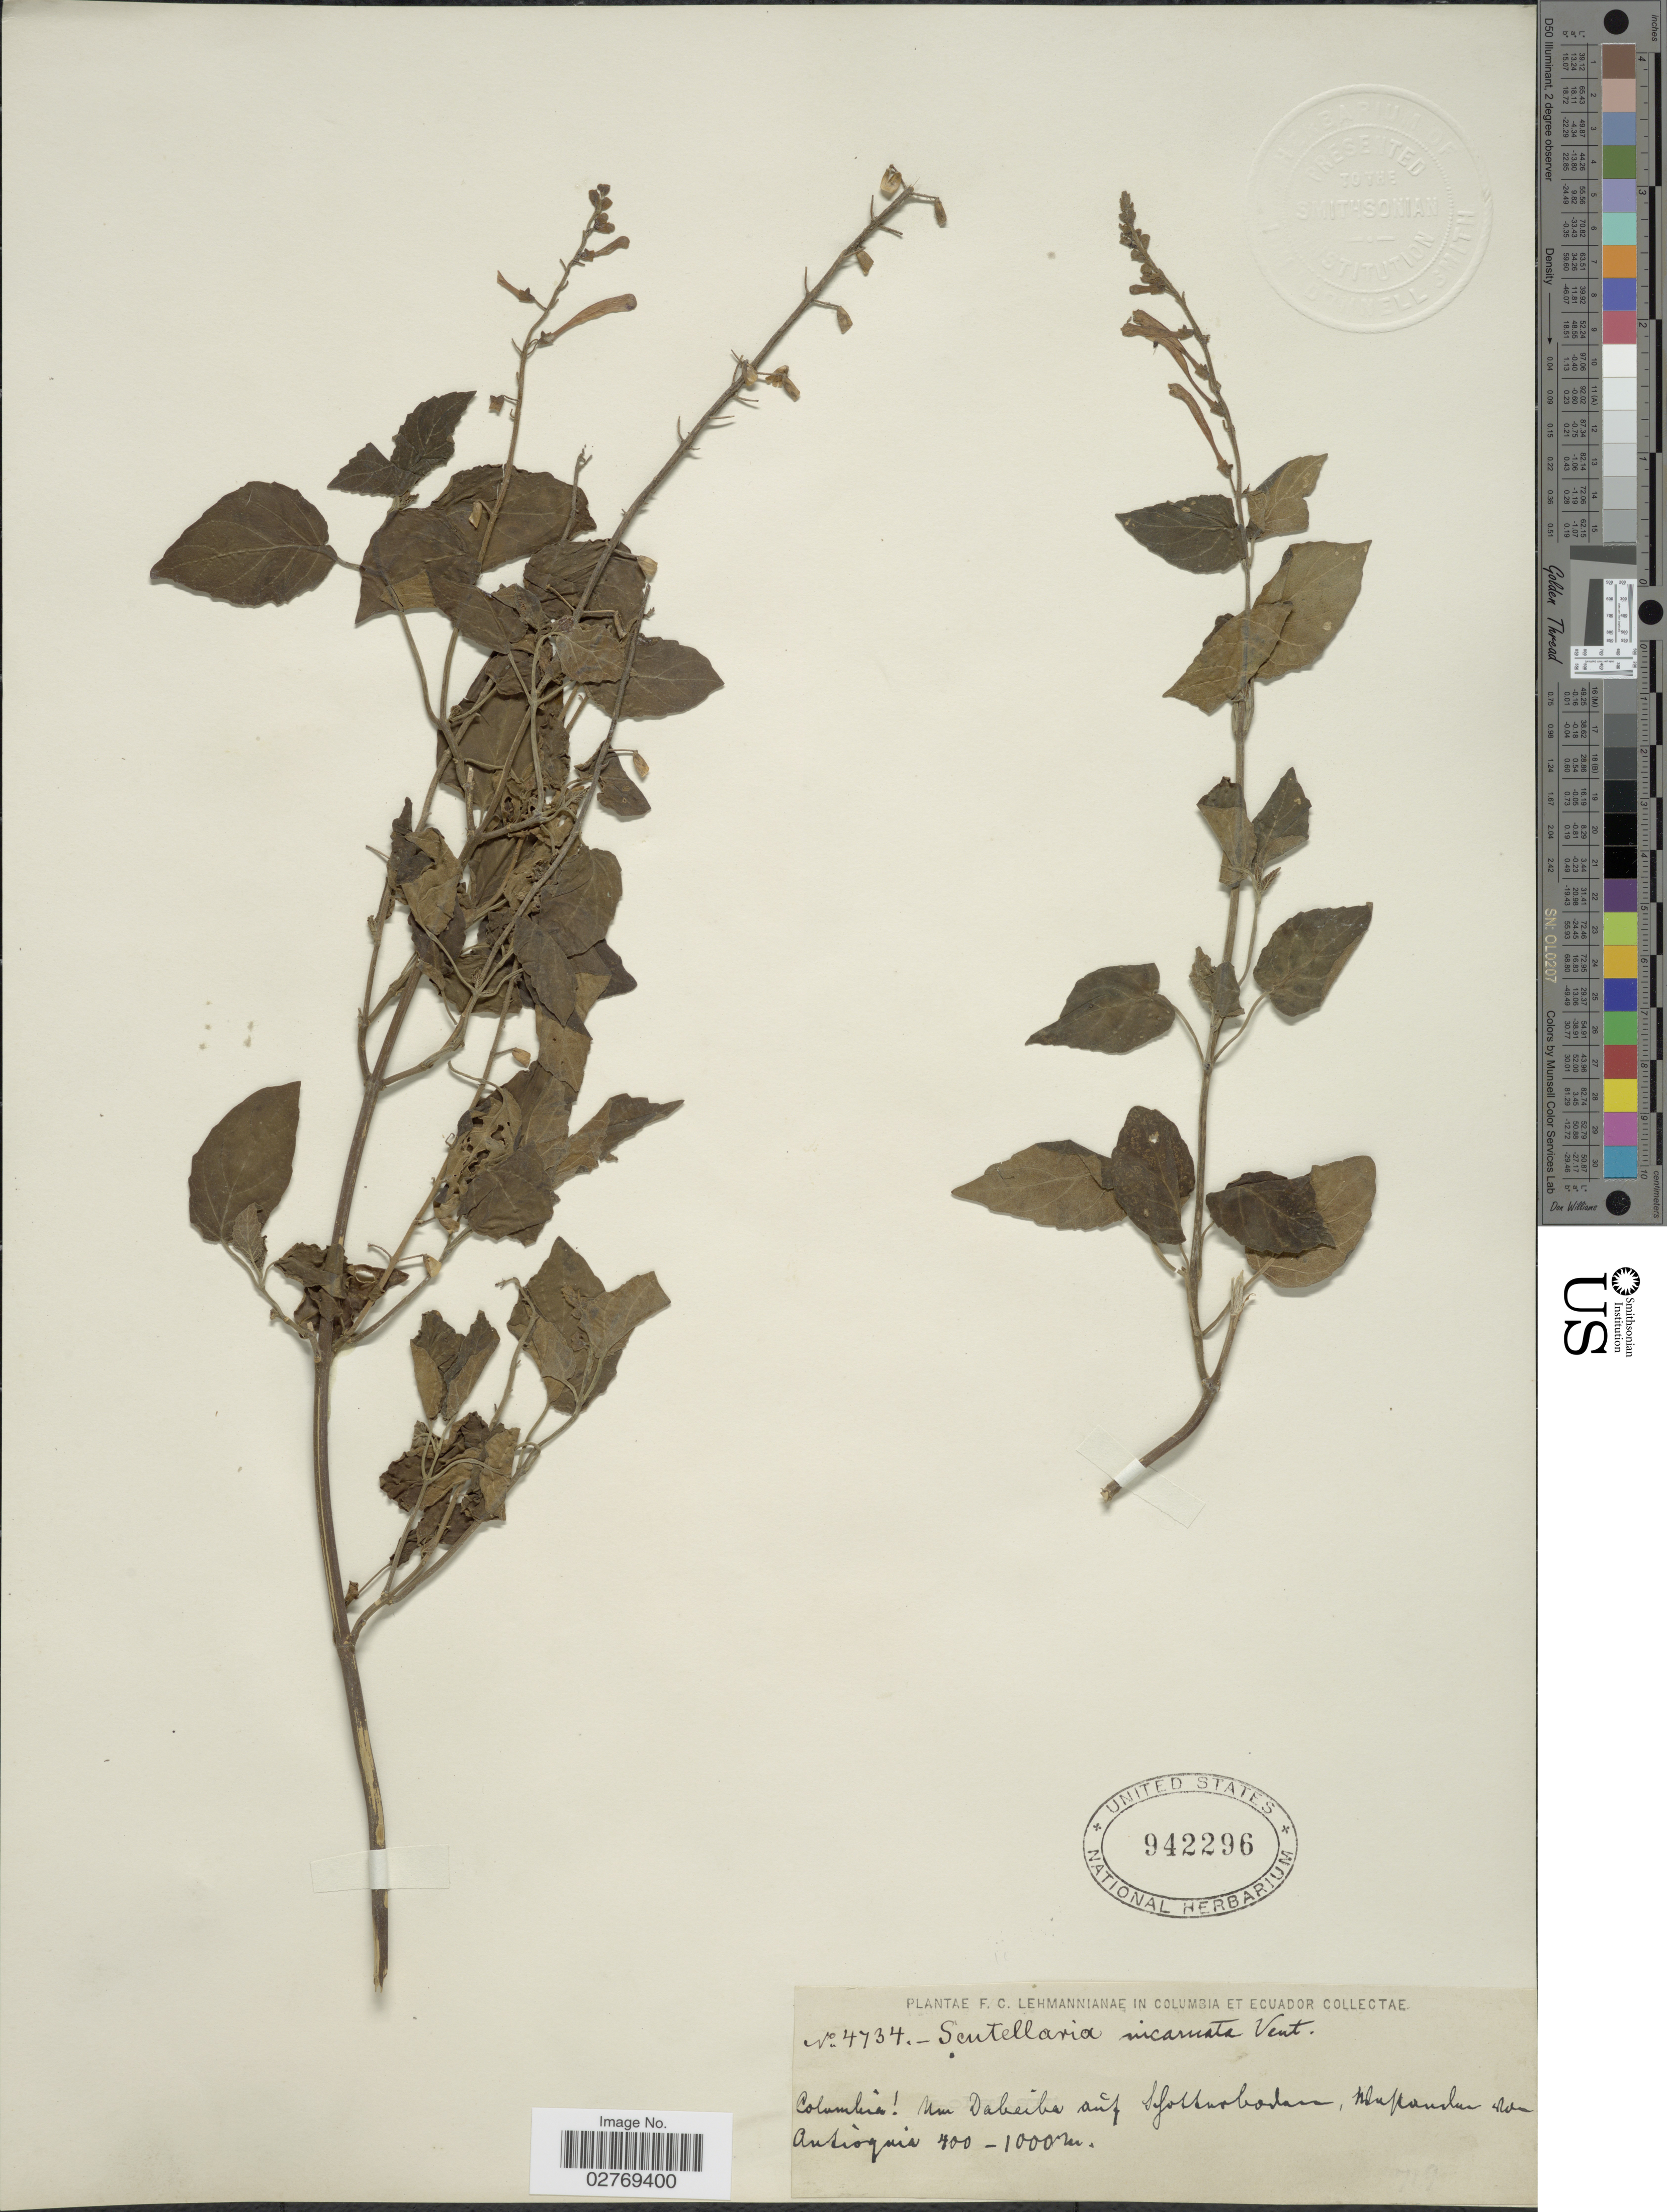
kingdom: Plantae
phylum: Tracheophyta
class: Magnoliopsida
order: Lamiales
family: Lamiaceae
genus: Scutellaria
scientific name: Scutellaria incarnata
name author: Vent.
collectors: F. C. Lehmann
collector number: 4734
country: Colombia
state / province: Antioquia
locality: Nm Dabeiba auf Sfostuabodan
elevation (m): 400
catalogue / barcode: US 942296